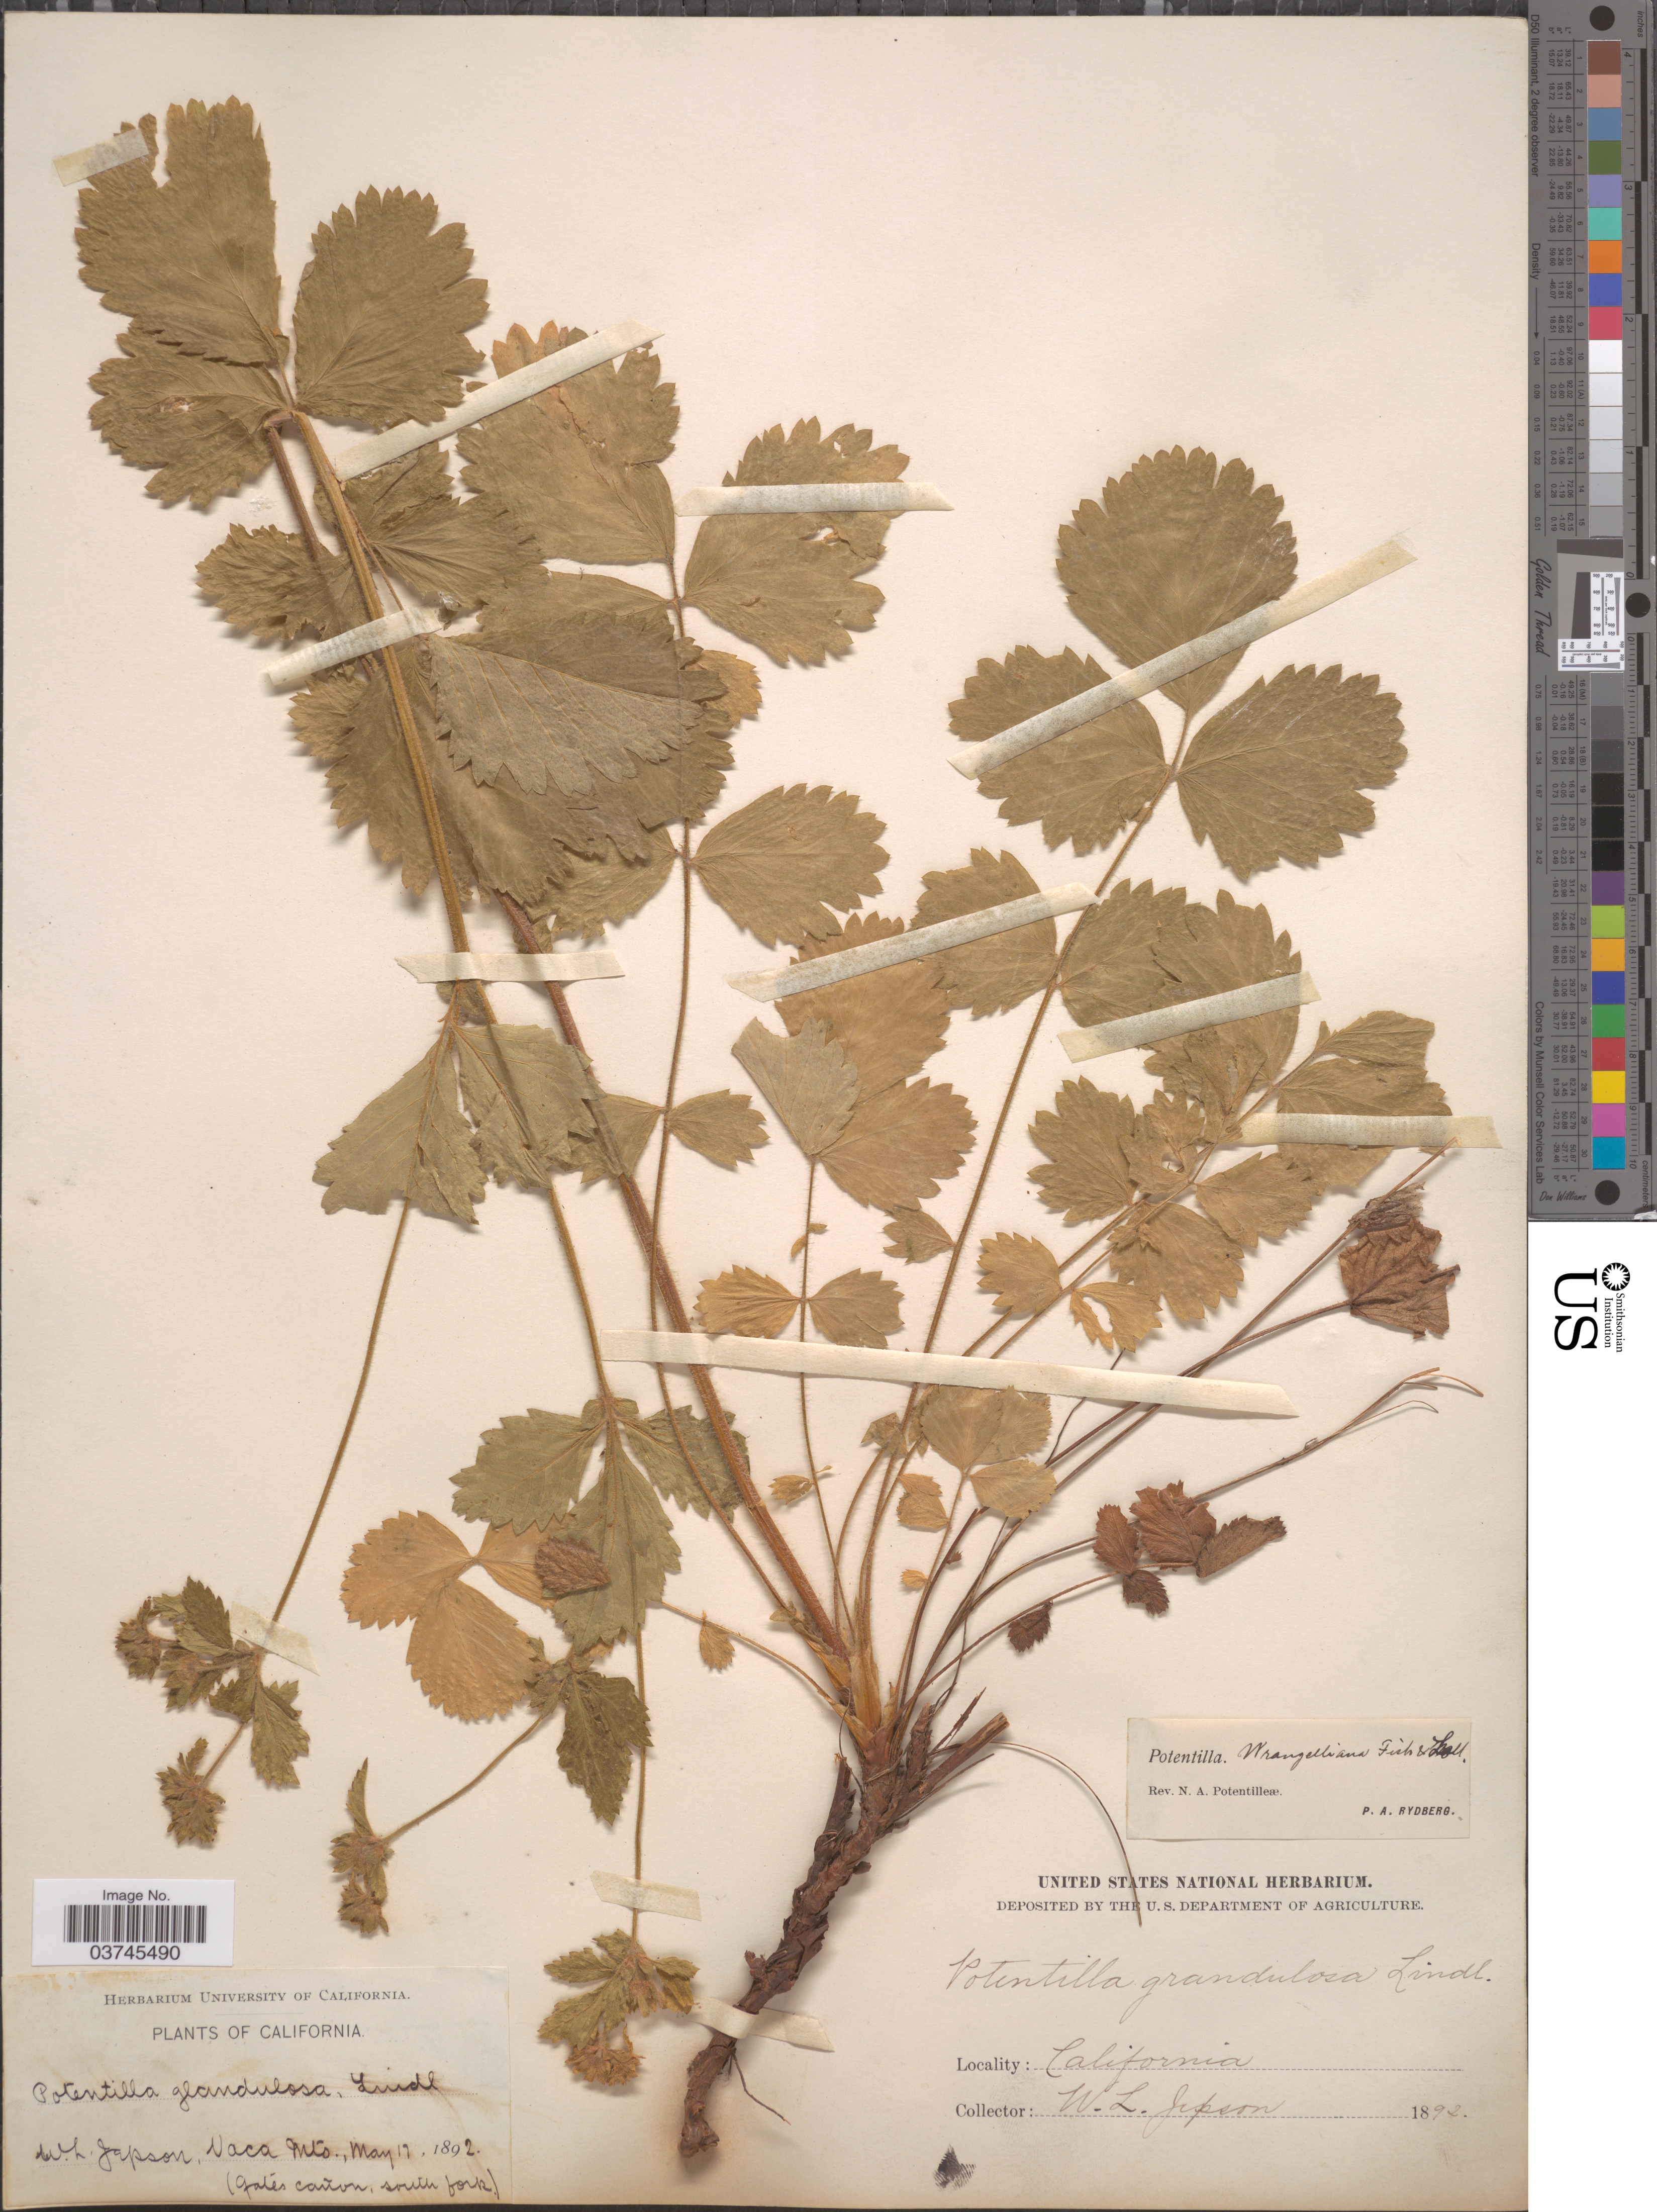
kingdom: Plantae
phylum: Tracheophyta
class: Magnoliopsida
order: Rosales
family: Rosaceae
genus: Drymocallis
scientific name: Drymocallis glandulosa var. wrangelliana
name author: (Greene) Ertter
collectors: W. Japson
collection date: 1892-05-17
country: United States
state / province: California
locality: Vaca Mts (gates cañon, south fork).